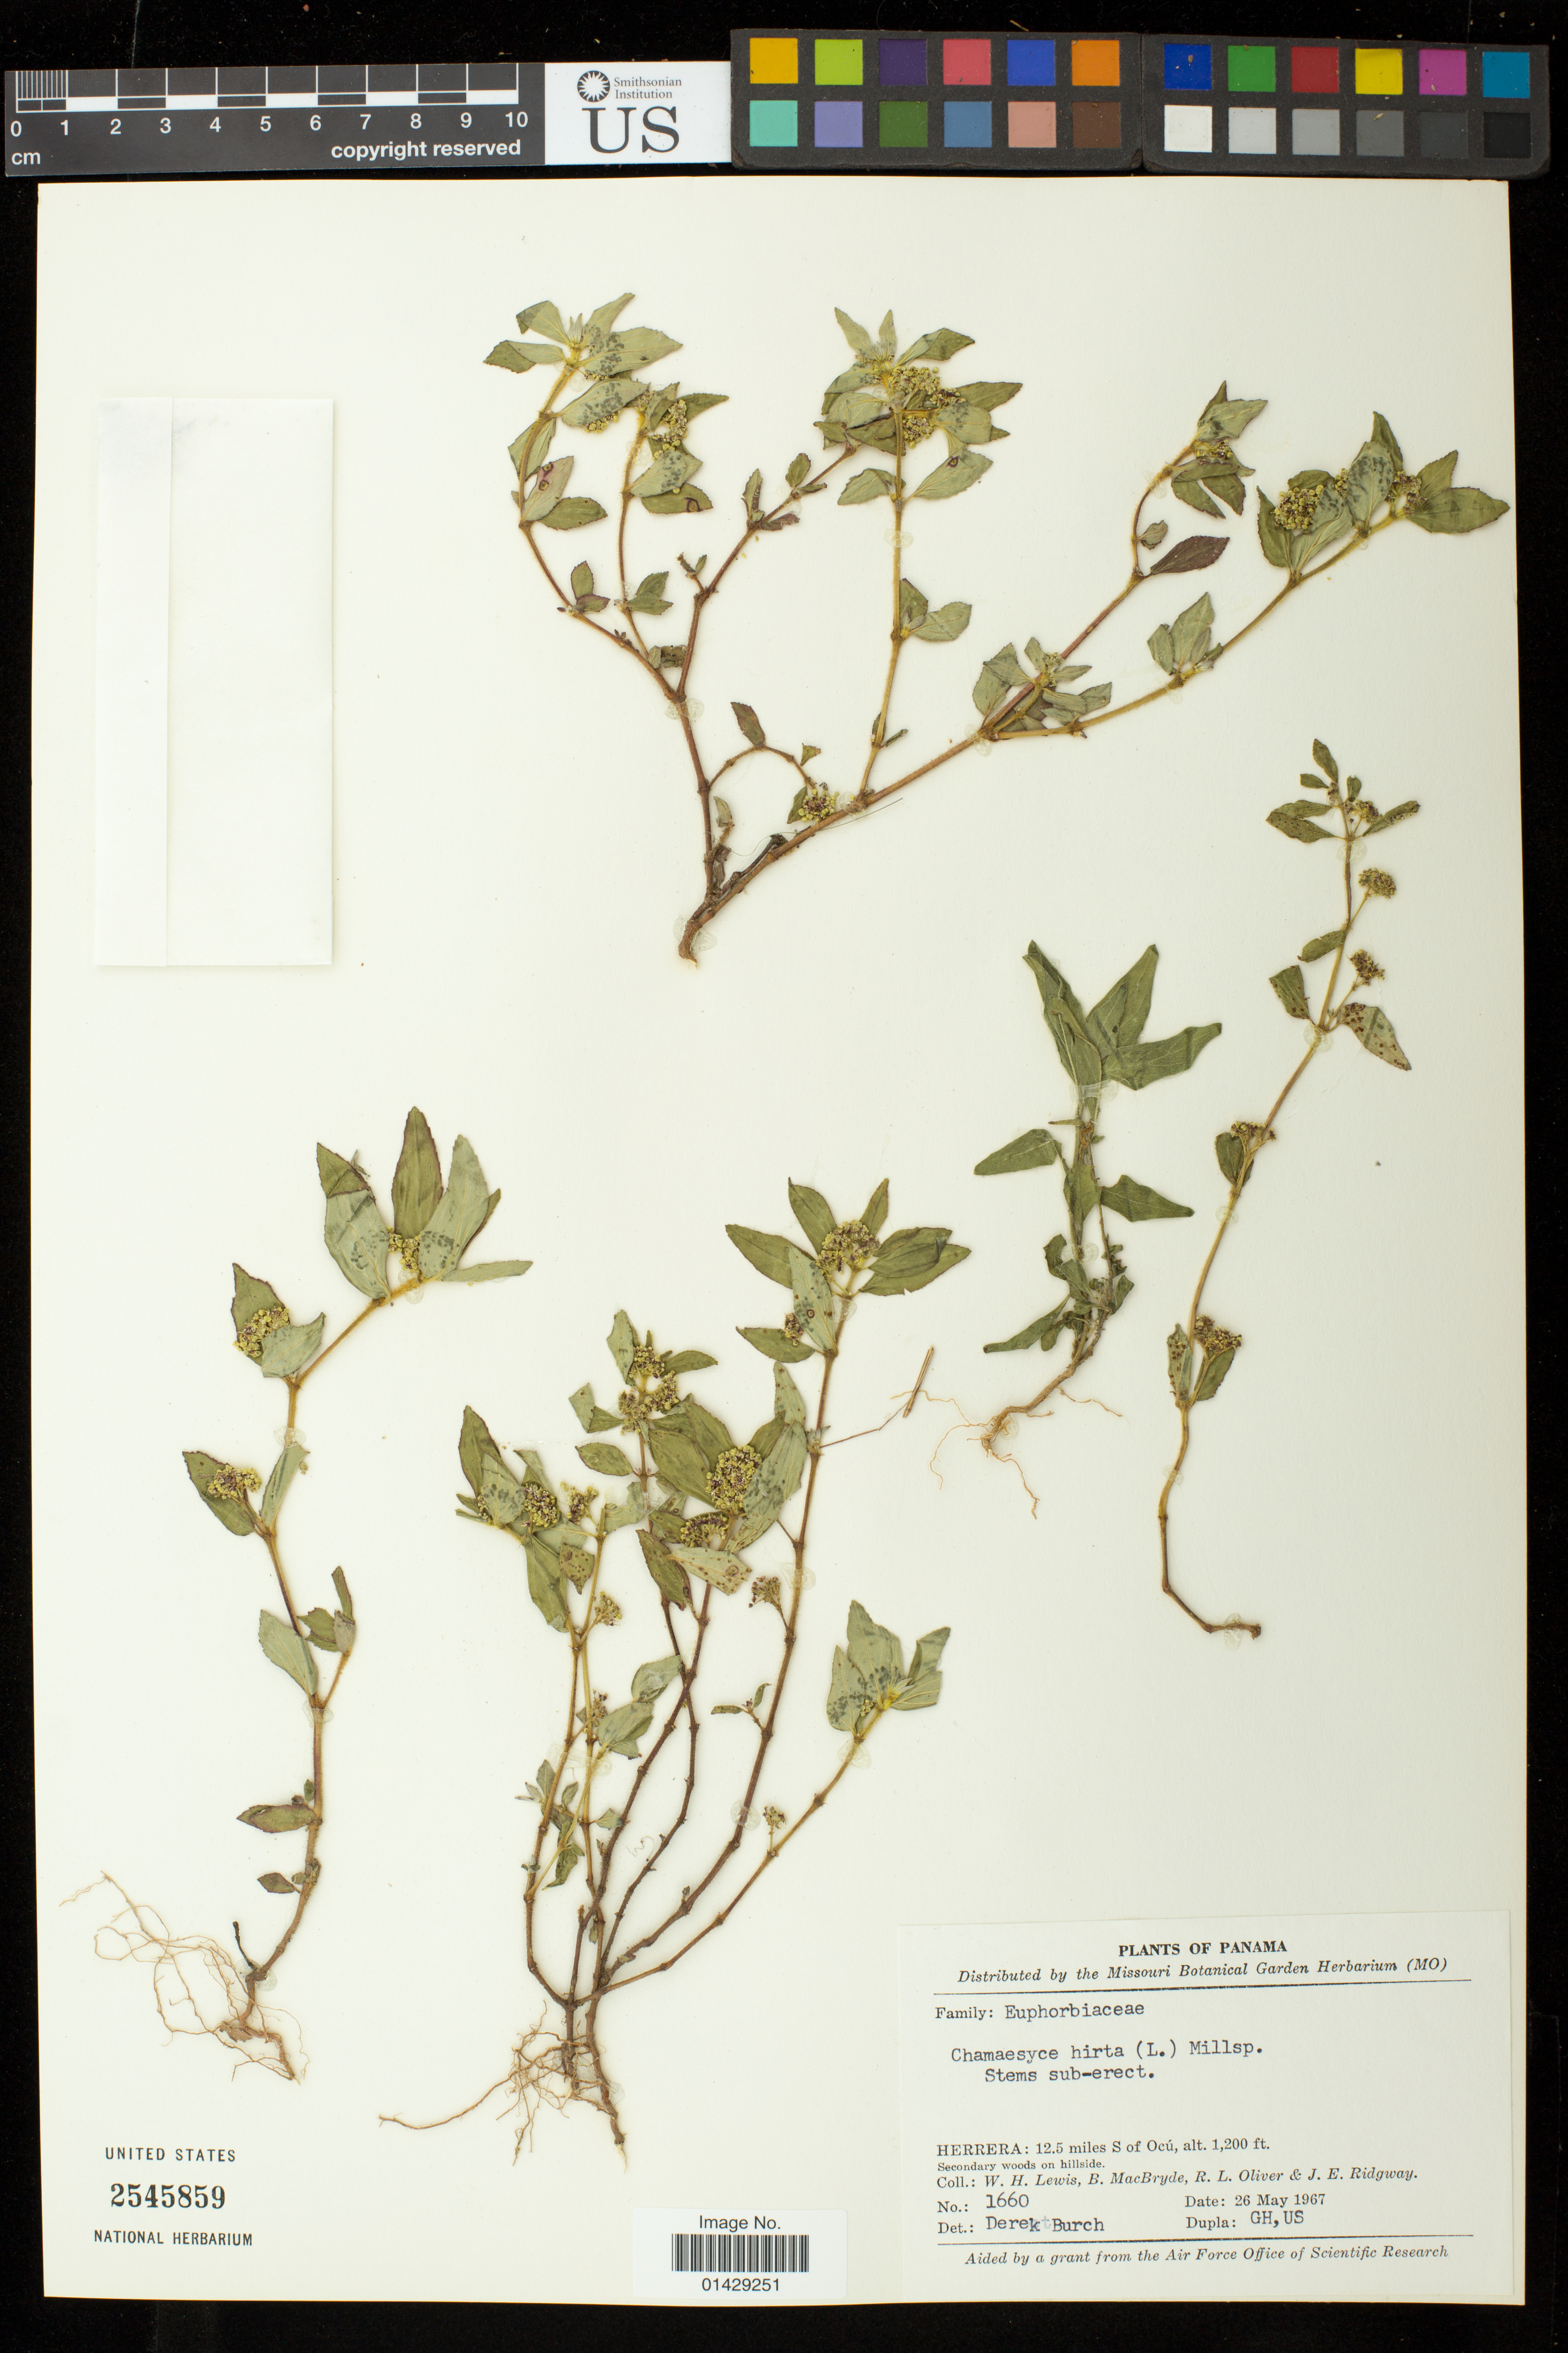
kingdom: Plantae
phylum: Tracheophyta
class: Magnoliopsida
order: Malpighiales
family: Euphorbiaceae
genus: Euphorbia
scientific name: Euphorbia hirta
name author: L.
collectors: W. H. Lewis, B. MacBryde, R. L. Oliver & J. Ridgway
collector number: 1660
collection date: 1967-05-26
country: Panama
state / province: Herrera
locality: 12.5 miles S of Ocú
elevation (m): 366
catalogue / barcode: US 2545859